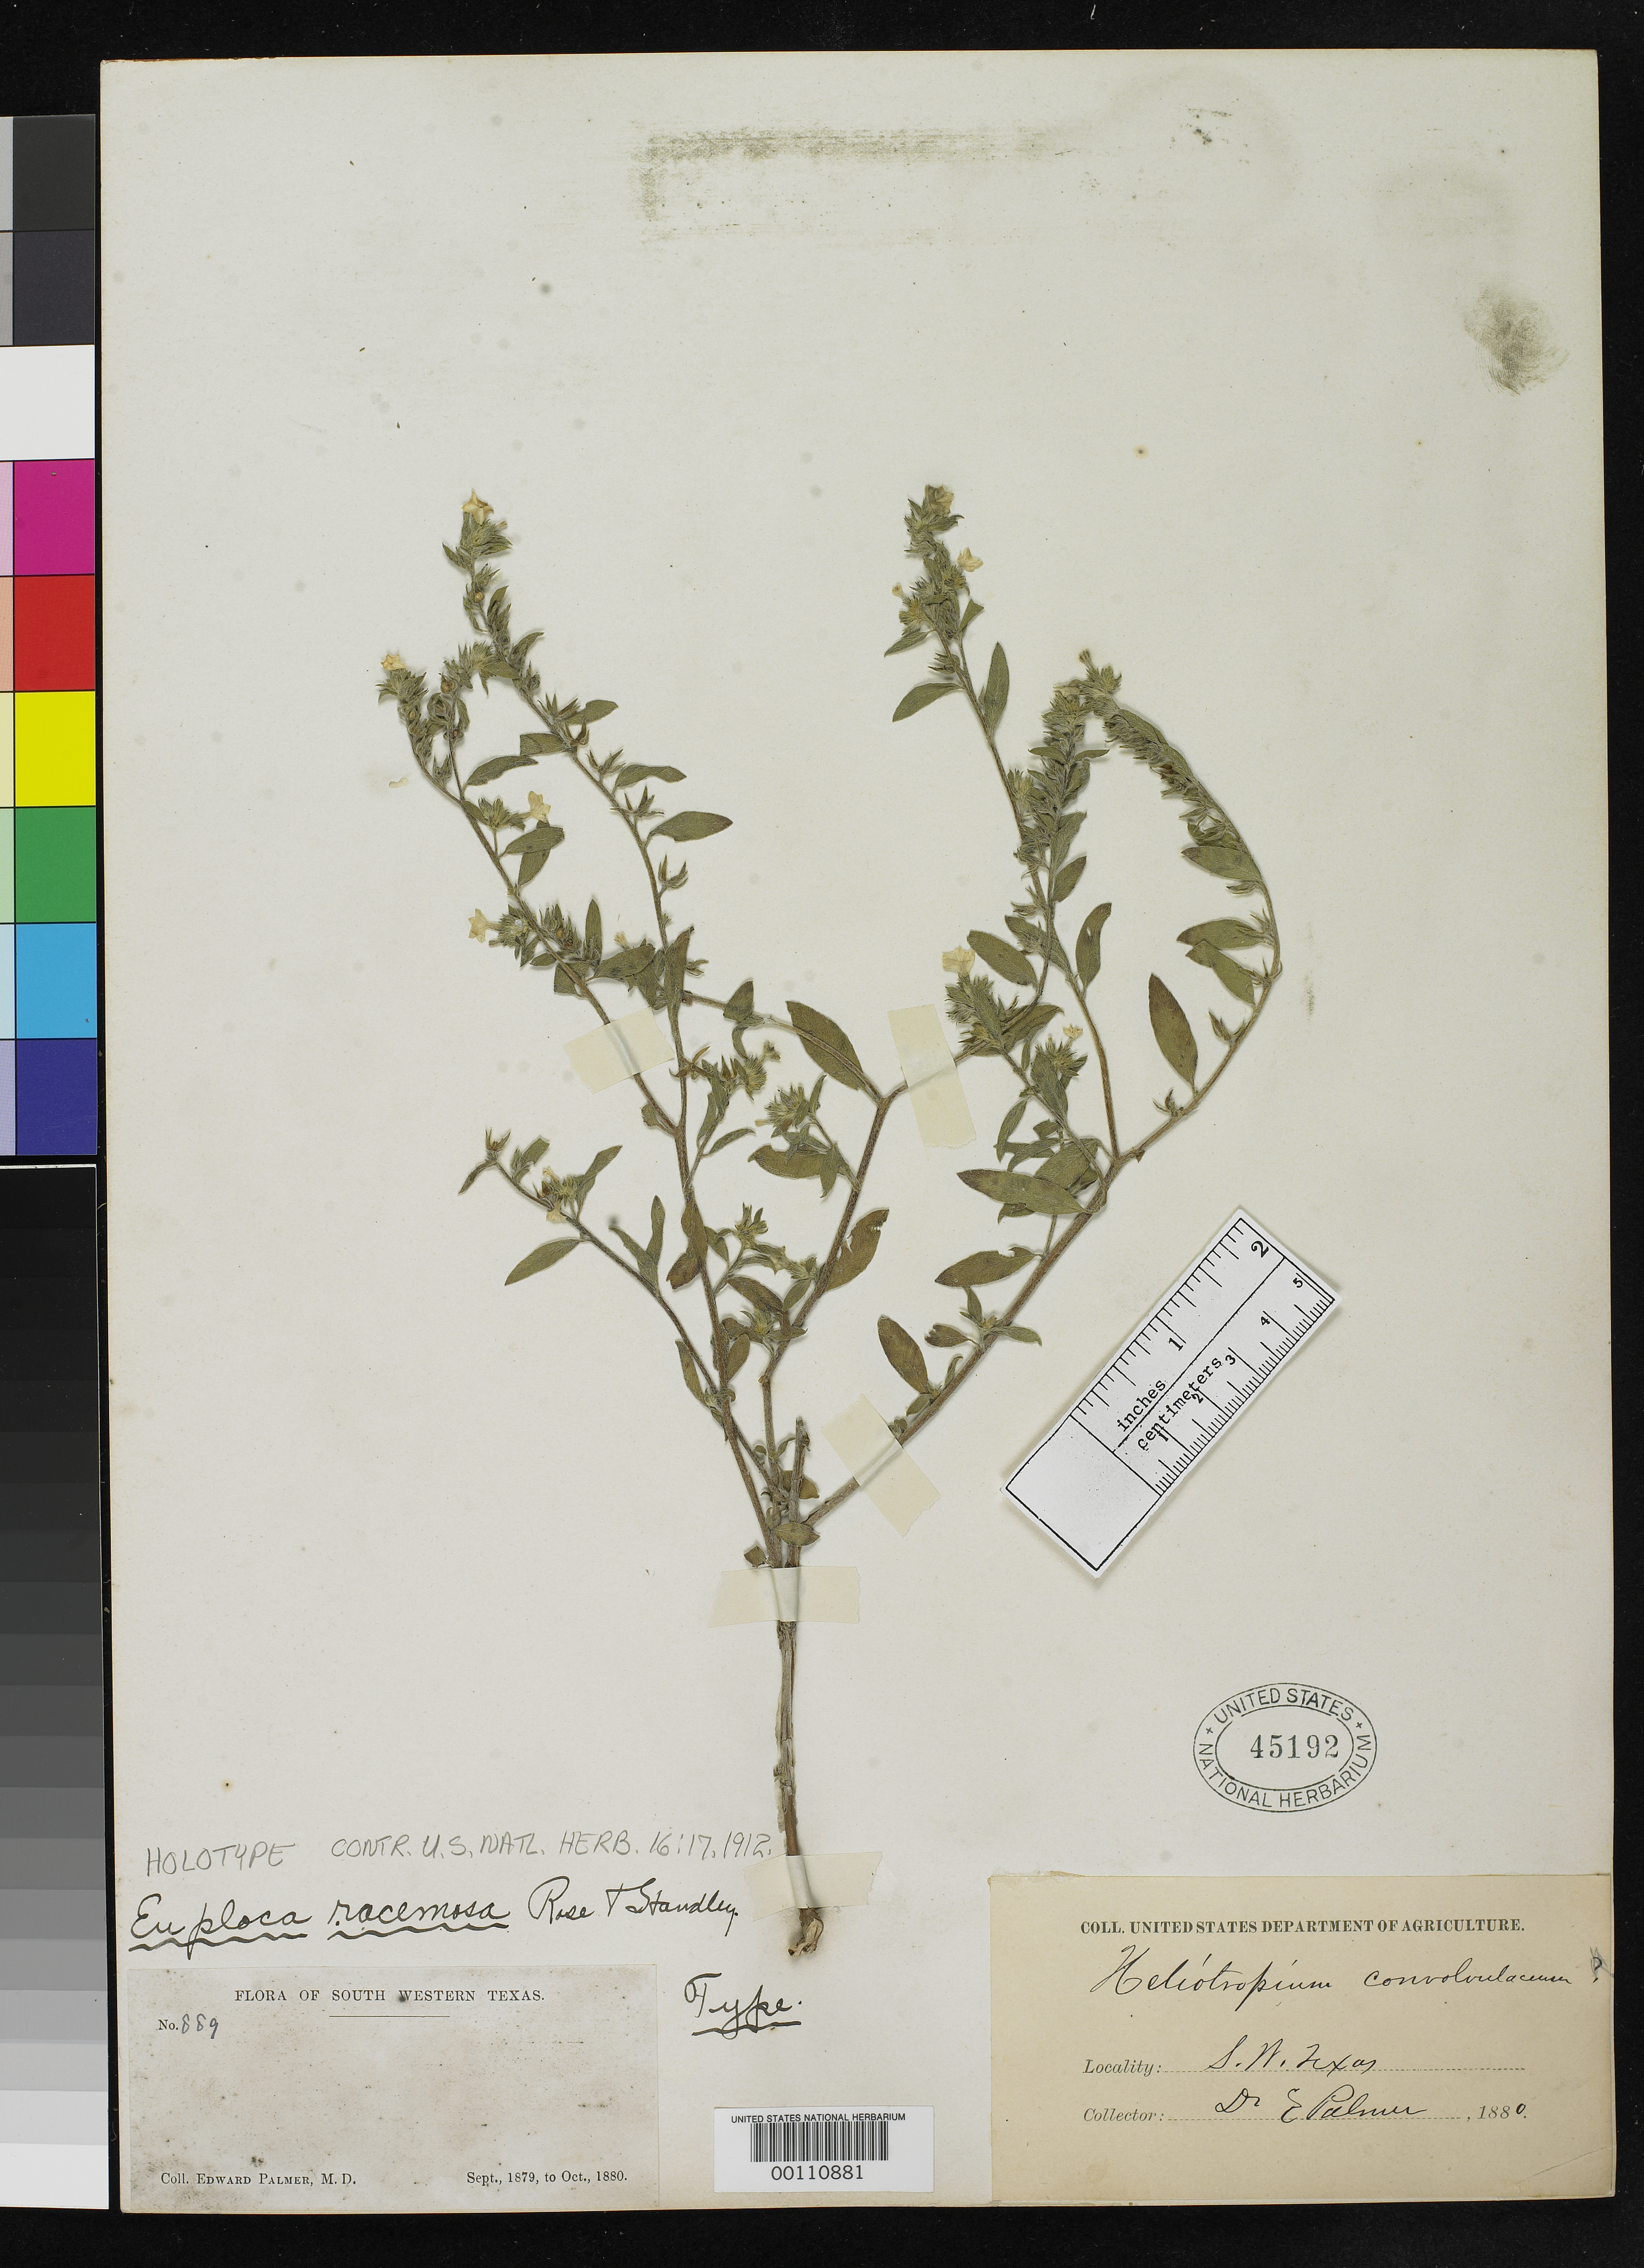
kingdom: Plantae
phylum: Tracheophyta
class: Magnoliopsida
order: Boraginales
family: Heliotropiaceae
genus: Euploca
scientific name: Euploca racemosa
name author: Rose & Standl.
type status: Holotype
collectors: E. Palmer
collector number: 889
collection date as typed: Sep 1879 to -- Oct 1880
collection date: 1879-09/1880-10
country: United States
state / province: Texas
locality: SW Texas.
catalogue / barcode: US 45192